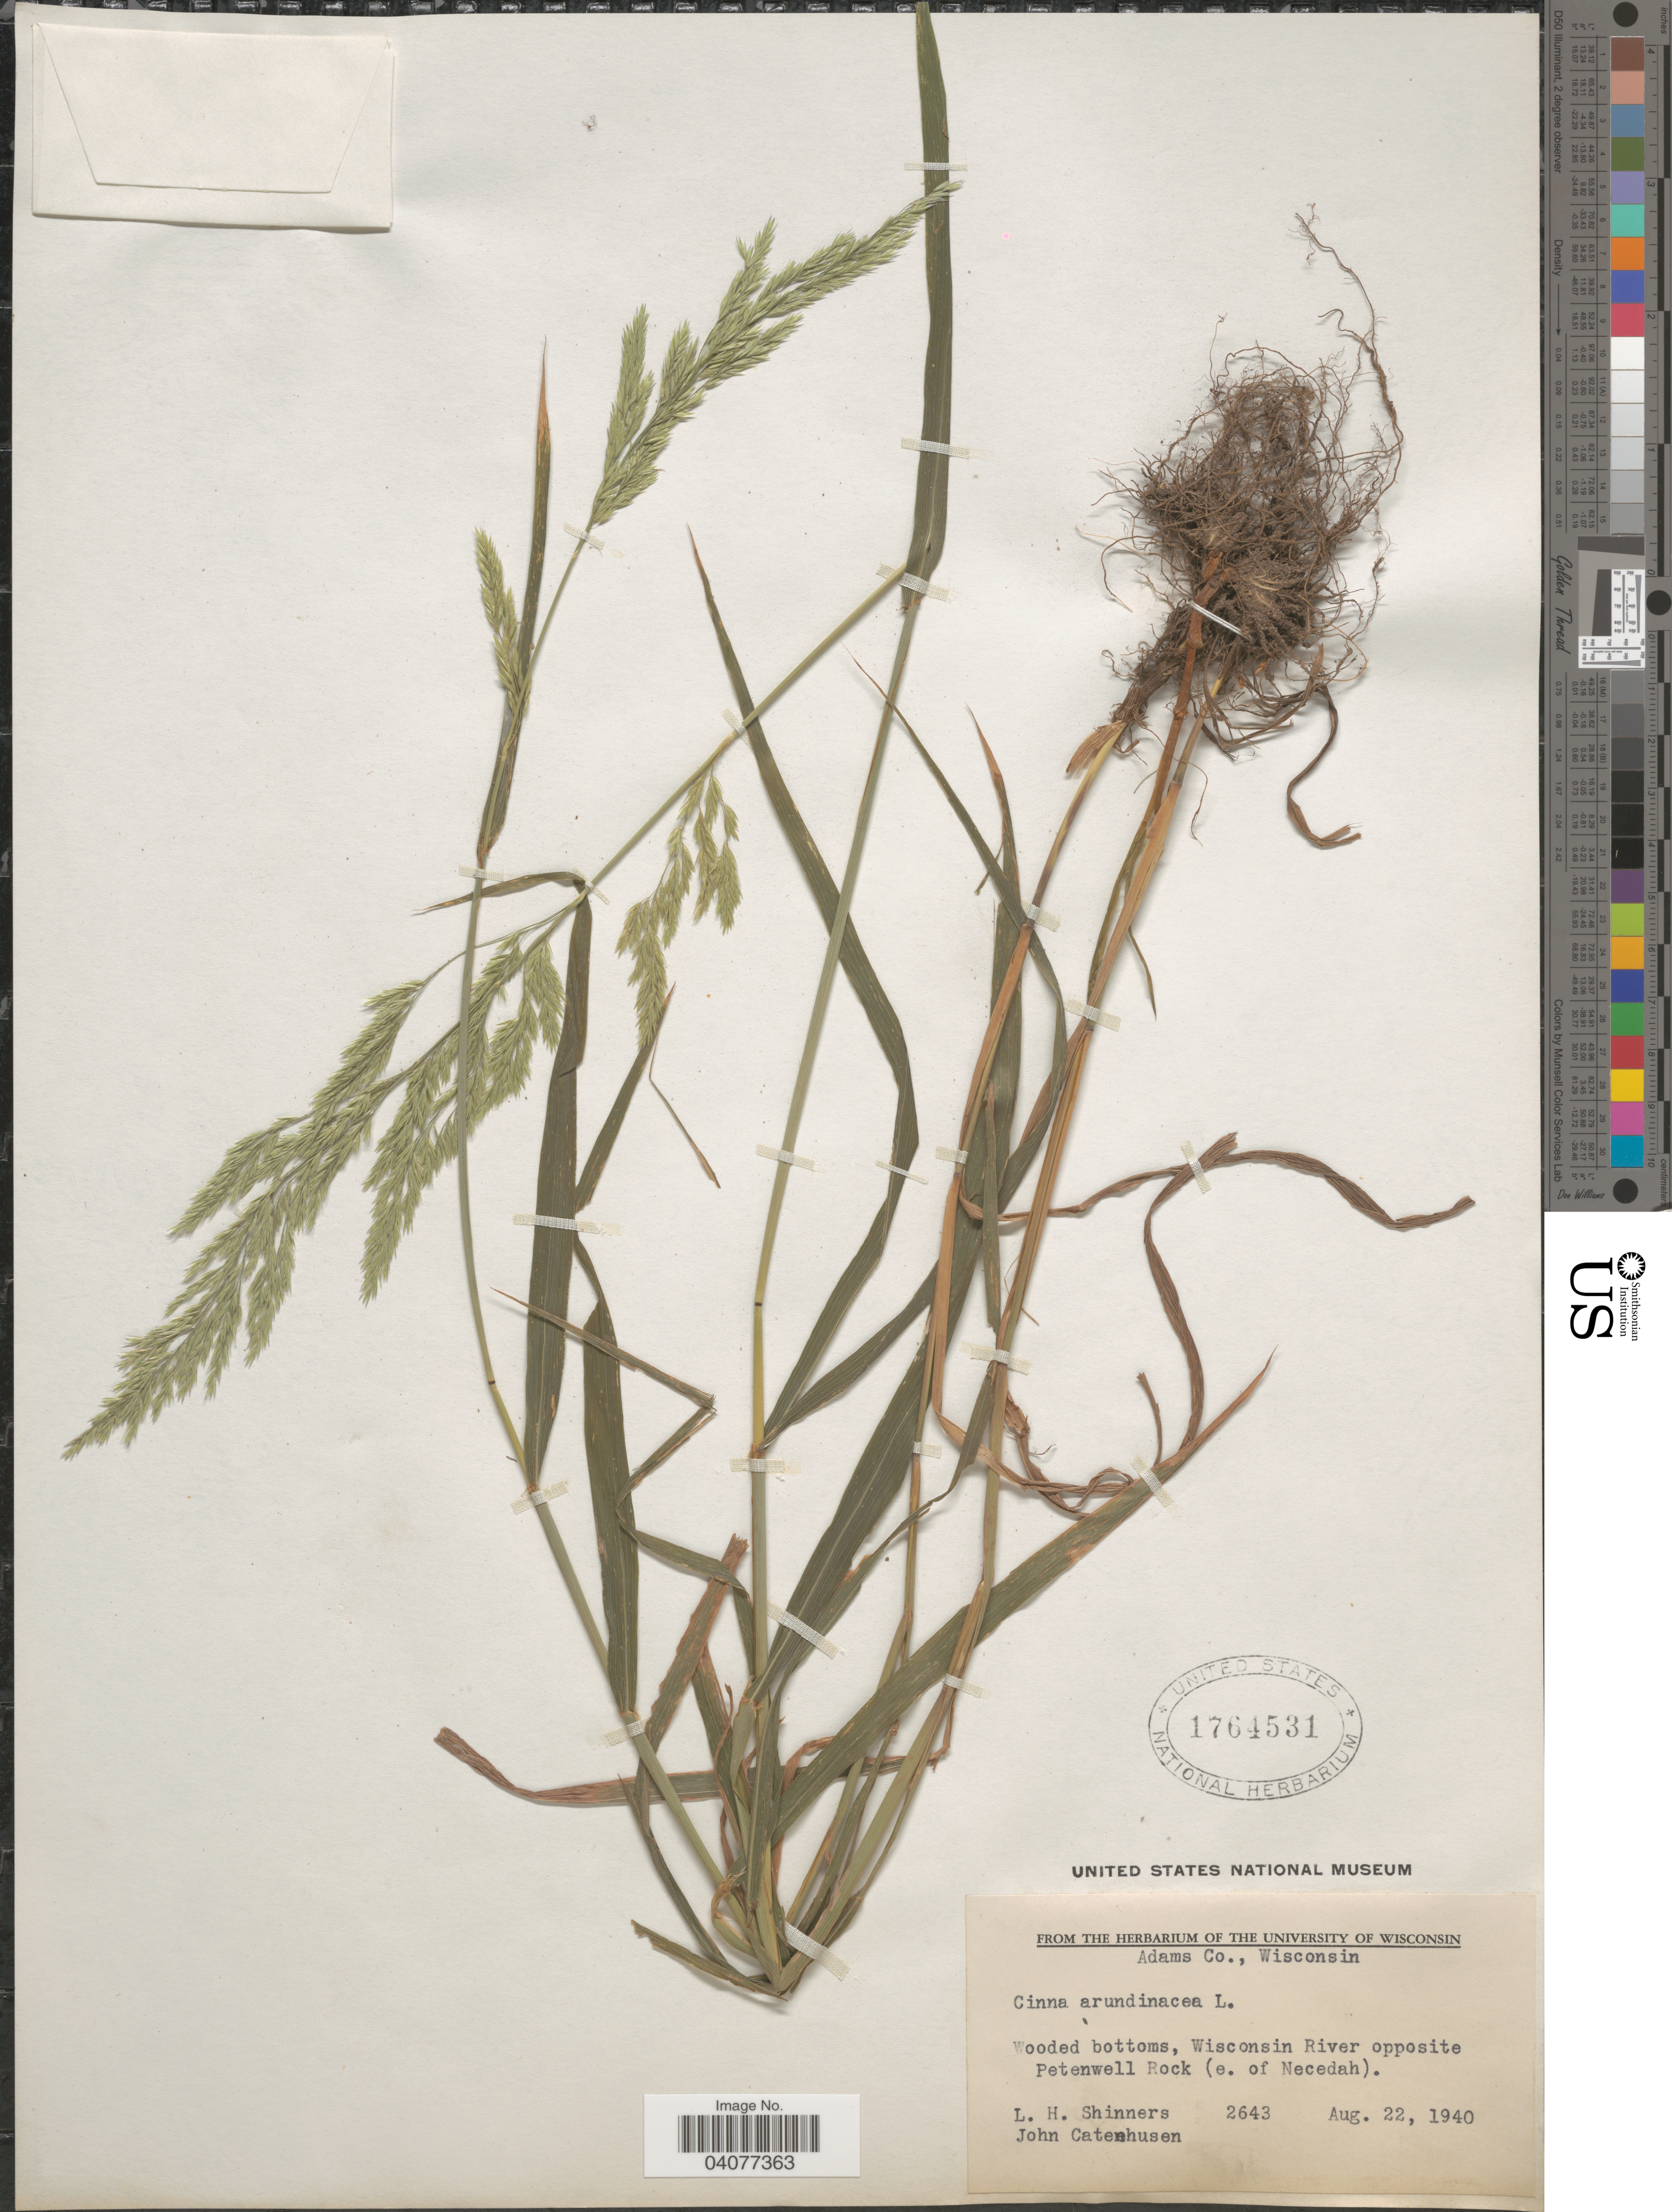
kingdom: Plantae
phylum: Tracheophyta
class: Liliopsida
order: Poales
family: Poaceae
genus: Cinna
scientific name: Cinna arundinacea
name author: L.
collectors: L. H. Shinners & J. Catenhusen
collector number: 2643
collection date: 1940-08-22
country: United States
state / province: Wisconsin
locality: Adams Co. Wooded bottoms, Wisconsin River opposite Petenwell Rock (e. of Necedah).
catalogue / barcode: US 1764531